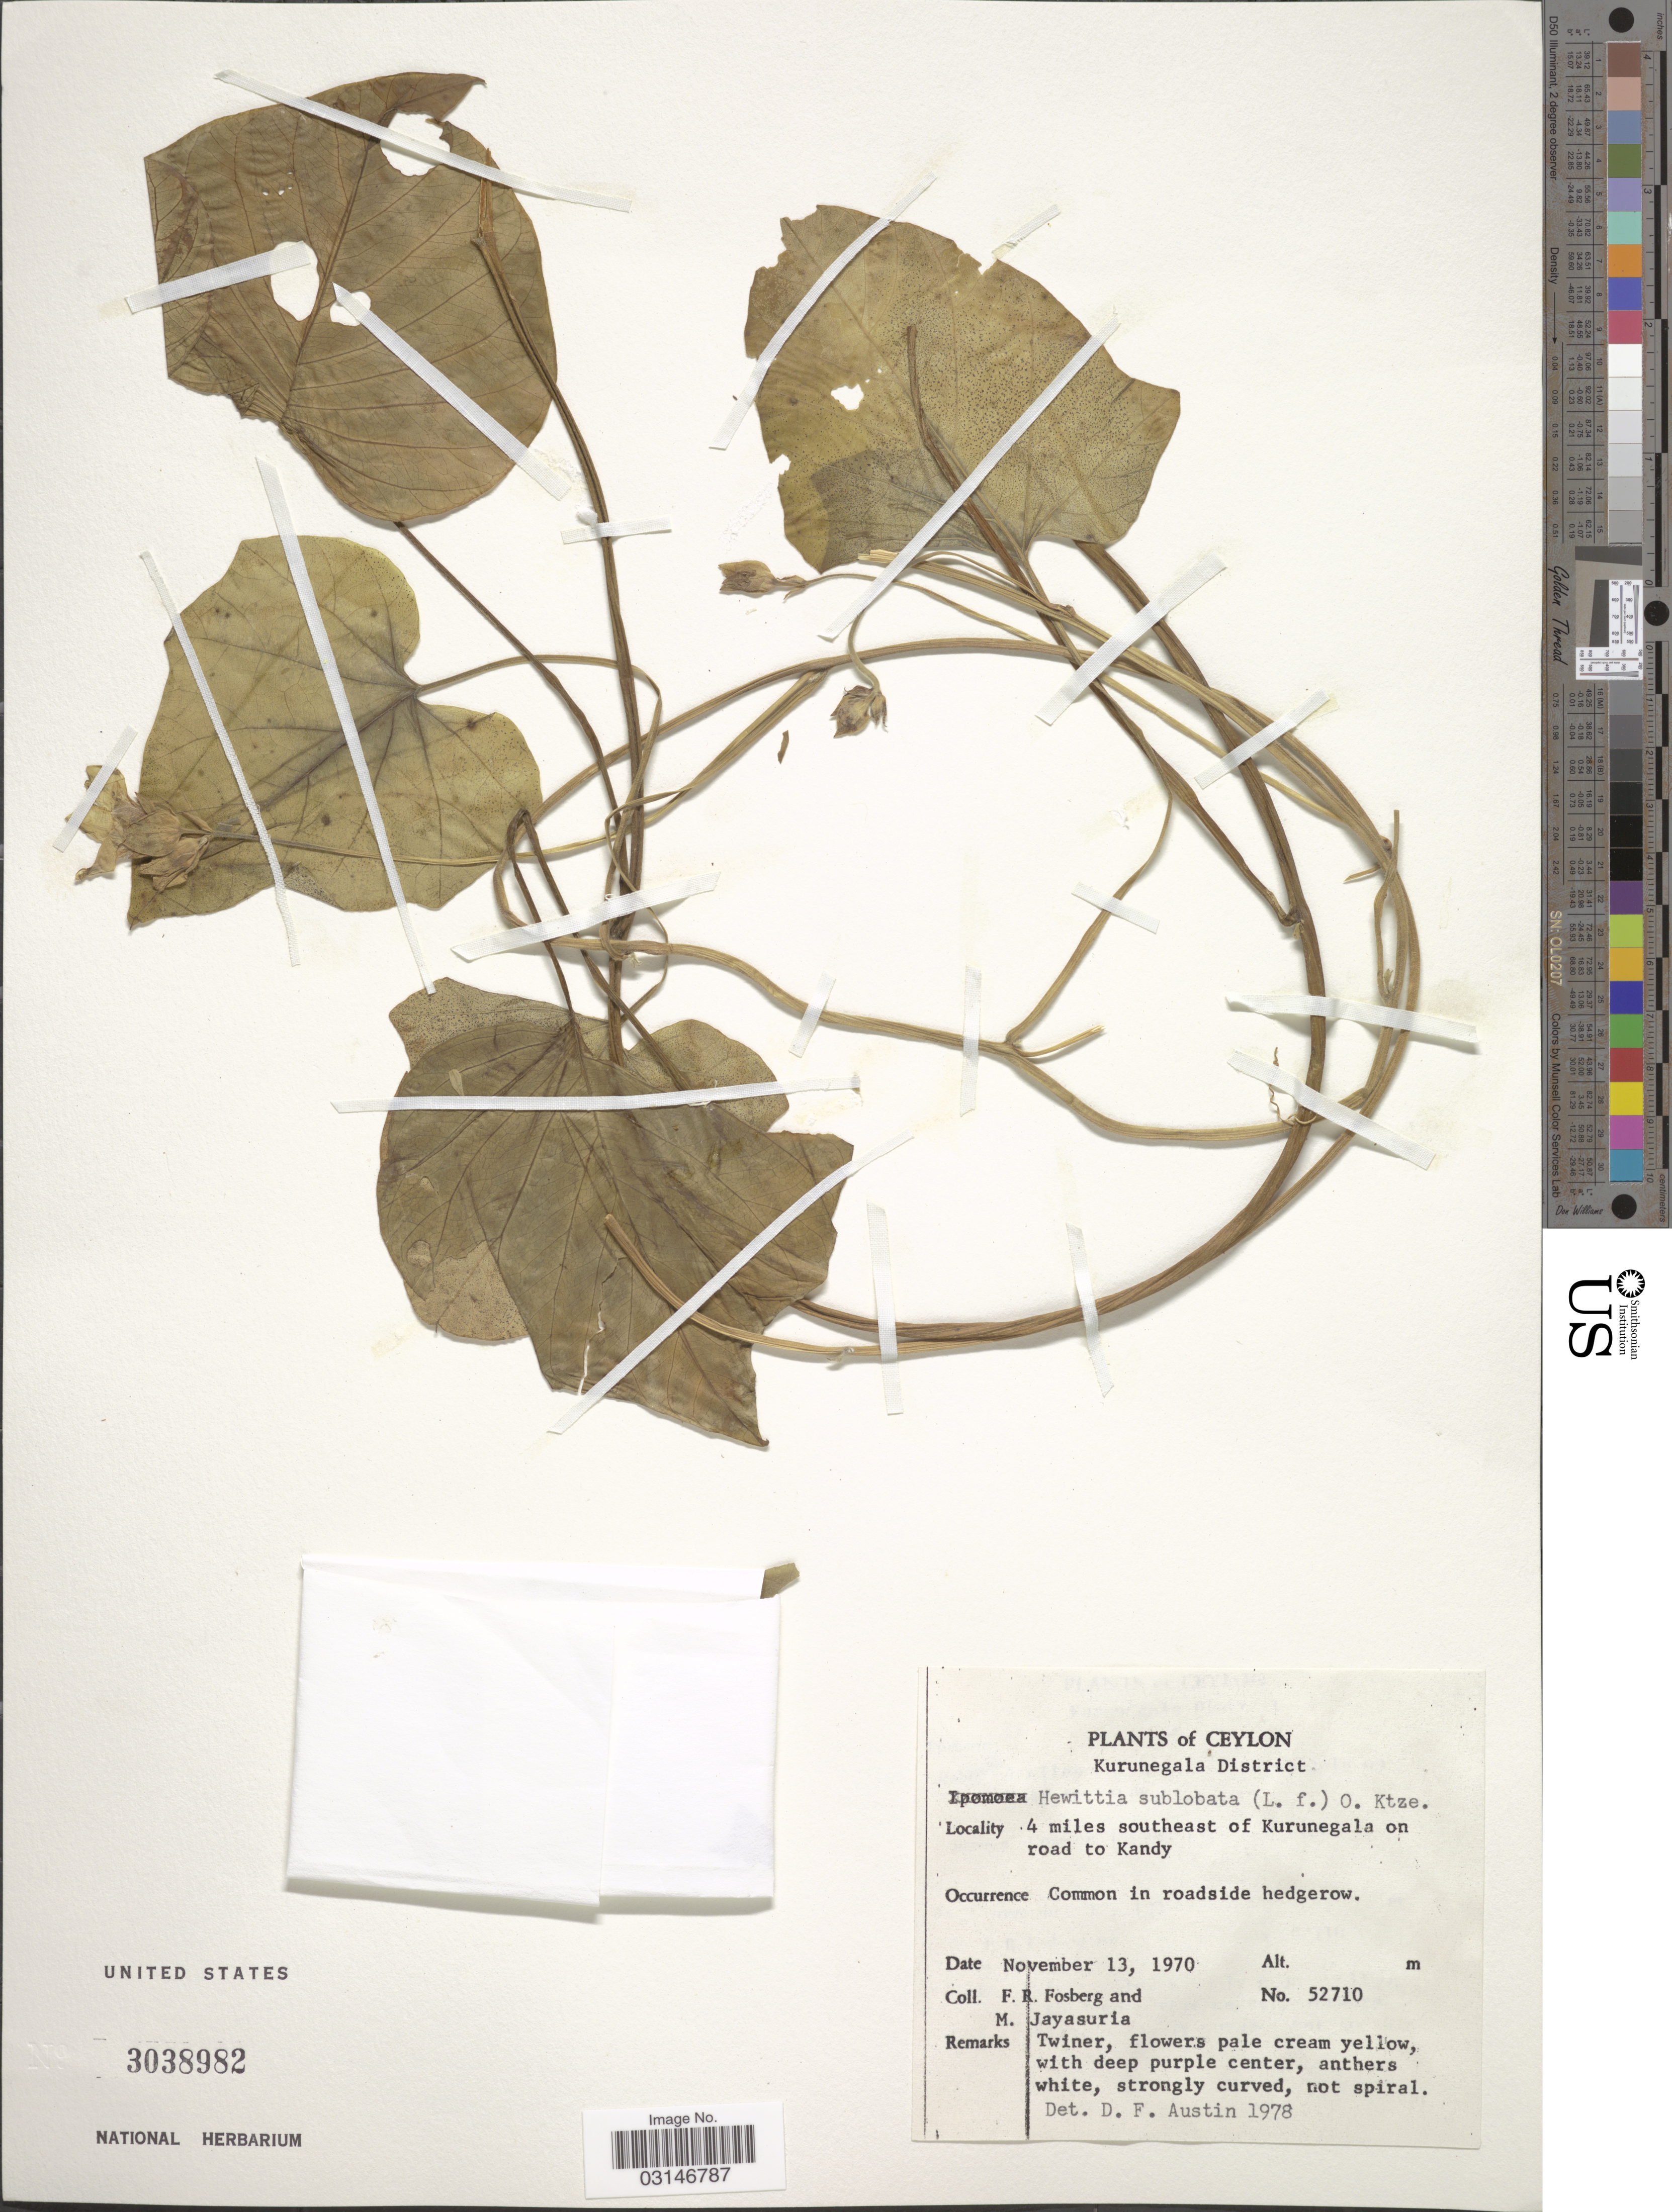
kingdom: Plantae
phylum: Tracheophyta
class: Magnoliopsida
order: Solanales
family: Convolvulaceae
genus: Hewittia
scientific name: Hewittia sublobata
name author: (L. f.) Kuntze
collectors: F. R. Fosberg & M. Jayasuria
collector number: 52710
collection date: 1970-11-13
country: Sri Lanka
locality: Ceylon, Kurunegala District, 4 miles southeast of Kurunegala on road to Kandy.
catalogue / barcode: US 3038982